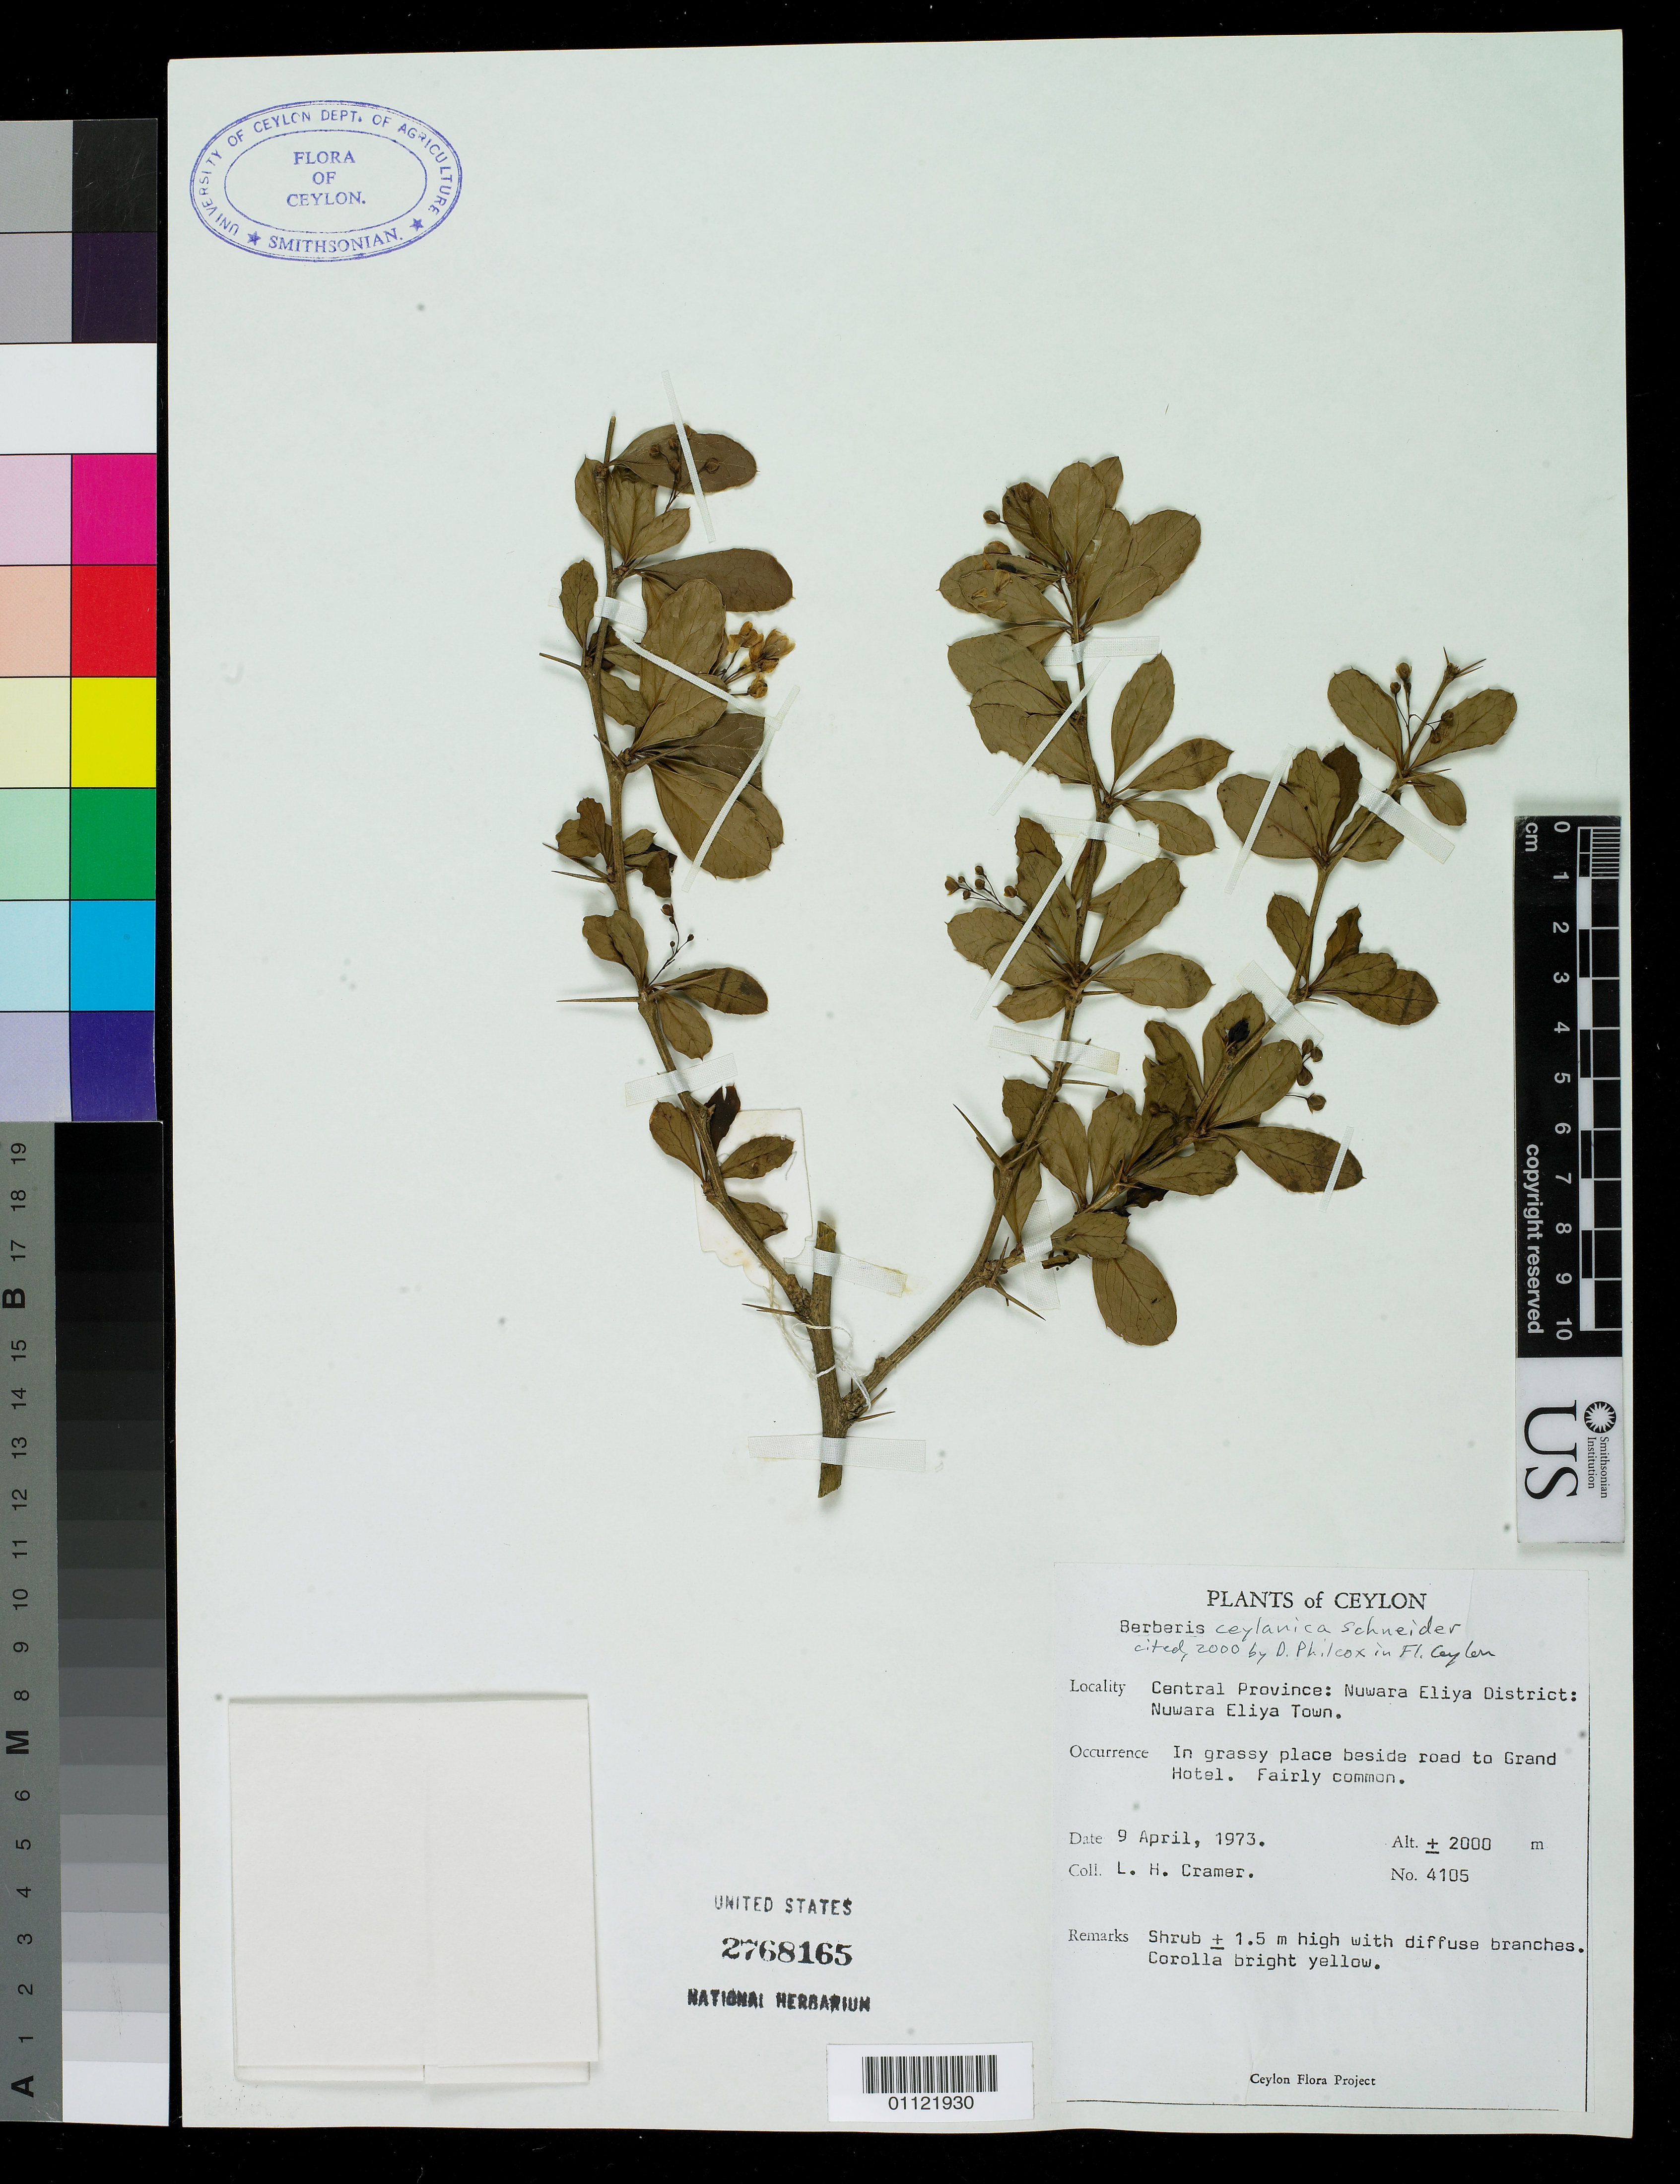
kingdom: Plantae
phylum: Tracheophyta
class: Magnoliopsida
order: Ranunculales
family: Berberidaceae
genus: Berberis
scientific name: Berberis ceylanica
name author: C.K. Schneid.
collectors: A. Hildebrand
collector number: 4105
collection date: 1973-04-09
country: Sri Lanka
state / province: Central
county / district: Nuwara Eliya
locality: Nuwara Eliya town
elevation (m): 2000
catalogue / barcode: US 2768165